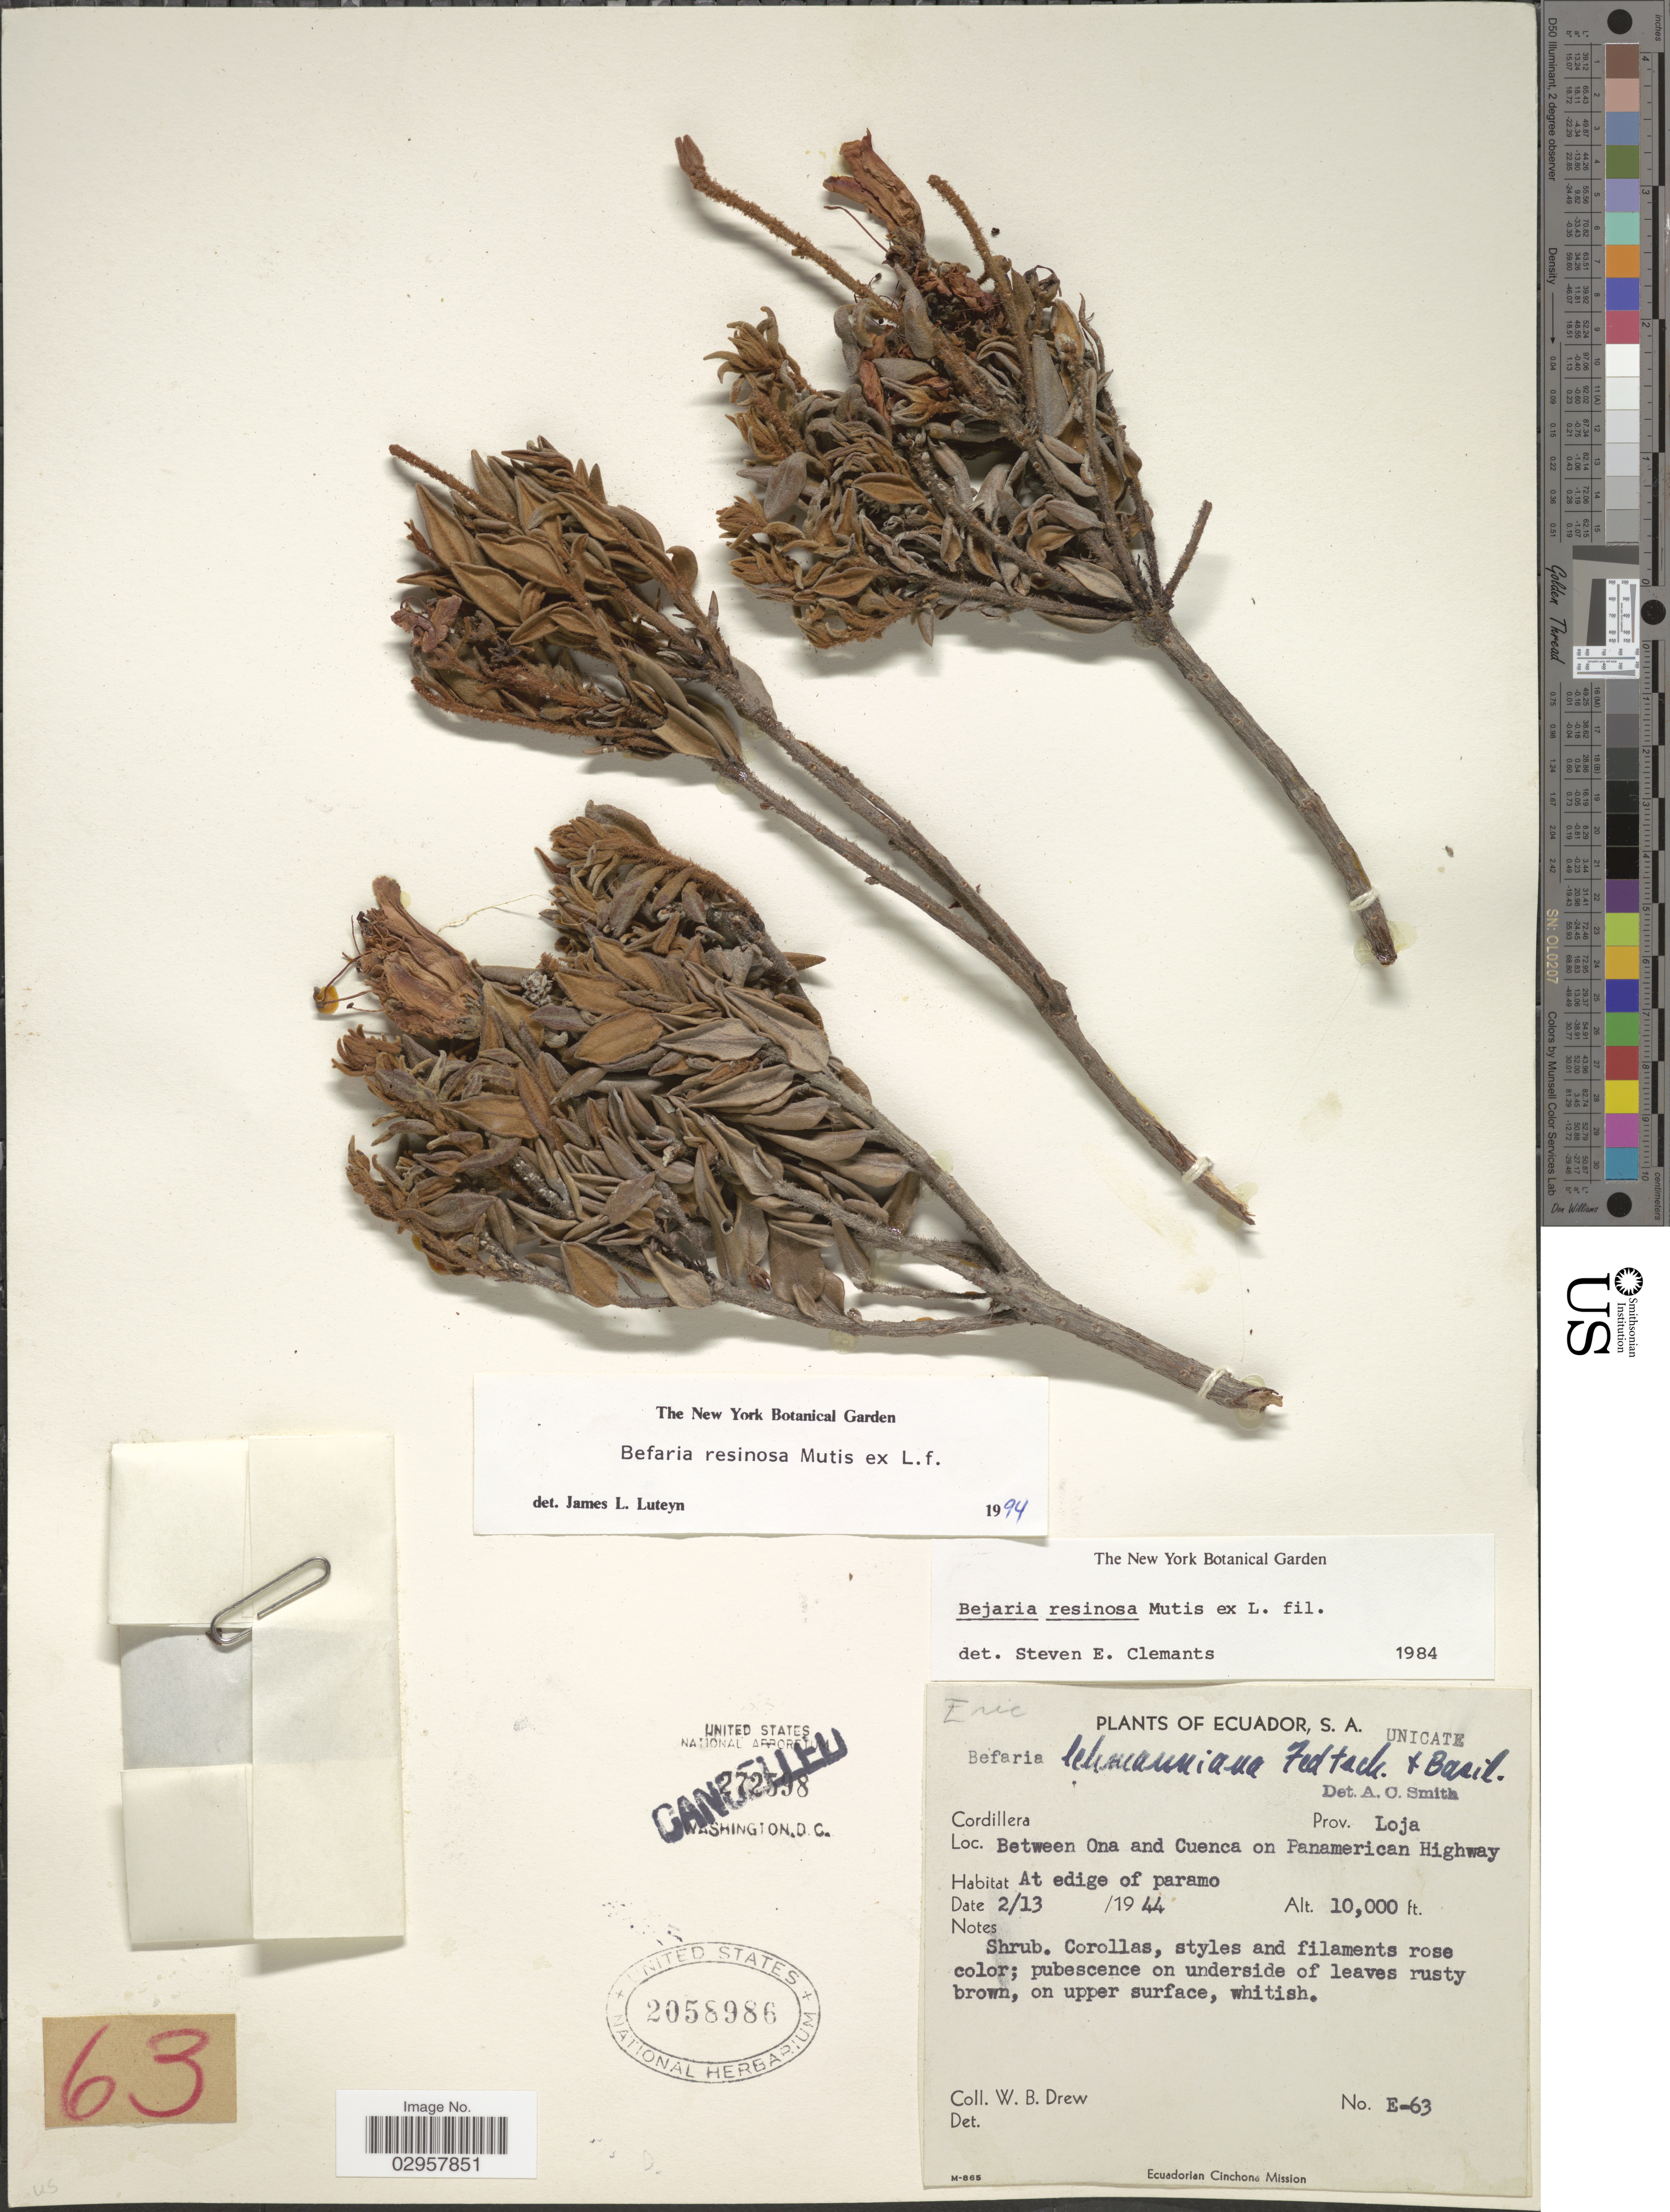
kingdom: Plantae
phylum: Tracheophyta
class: Magnoliopsida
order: Ericales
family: Ericaceae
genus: Befaria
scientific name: Befaria resinosa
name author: Mutis ex L. f.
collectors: W. B. Drew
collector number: E-63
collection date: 1944-02-13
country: Ecuador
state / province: Loja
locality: Cordillera. Between Ona and Cuenca on Panamerican Highway.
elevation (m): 3048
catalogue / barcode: US 2058986